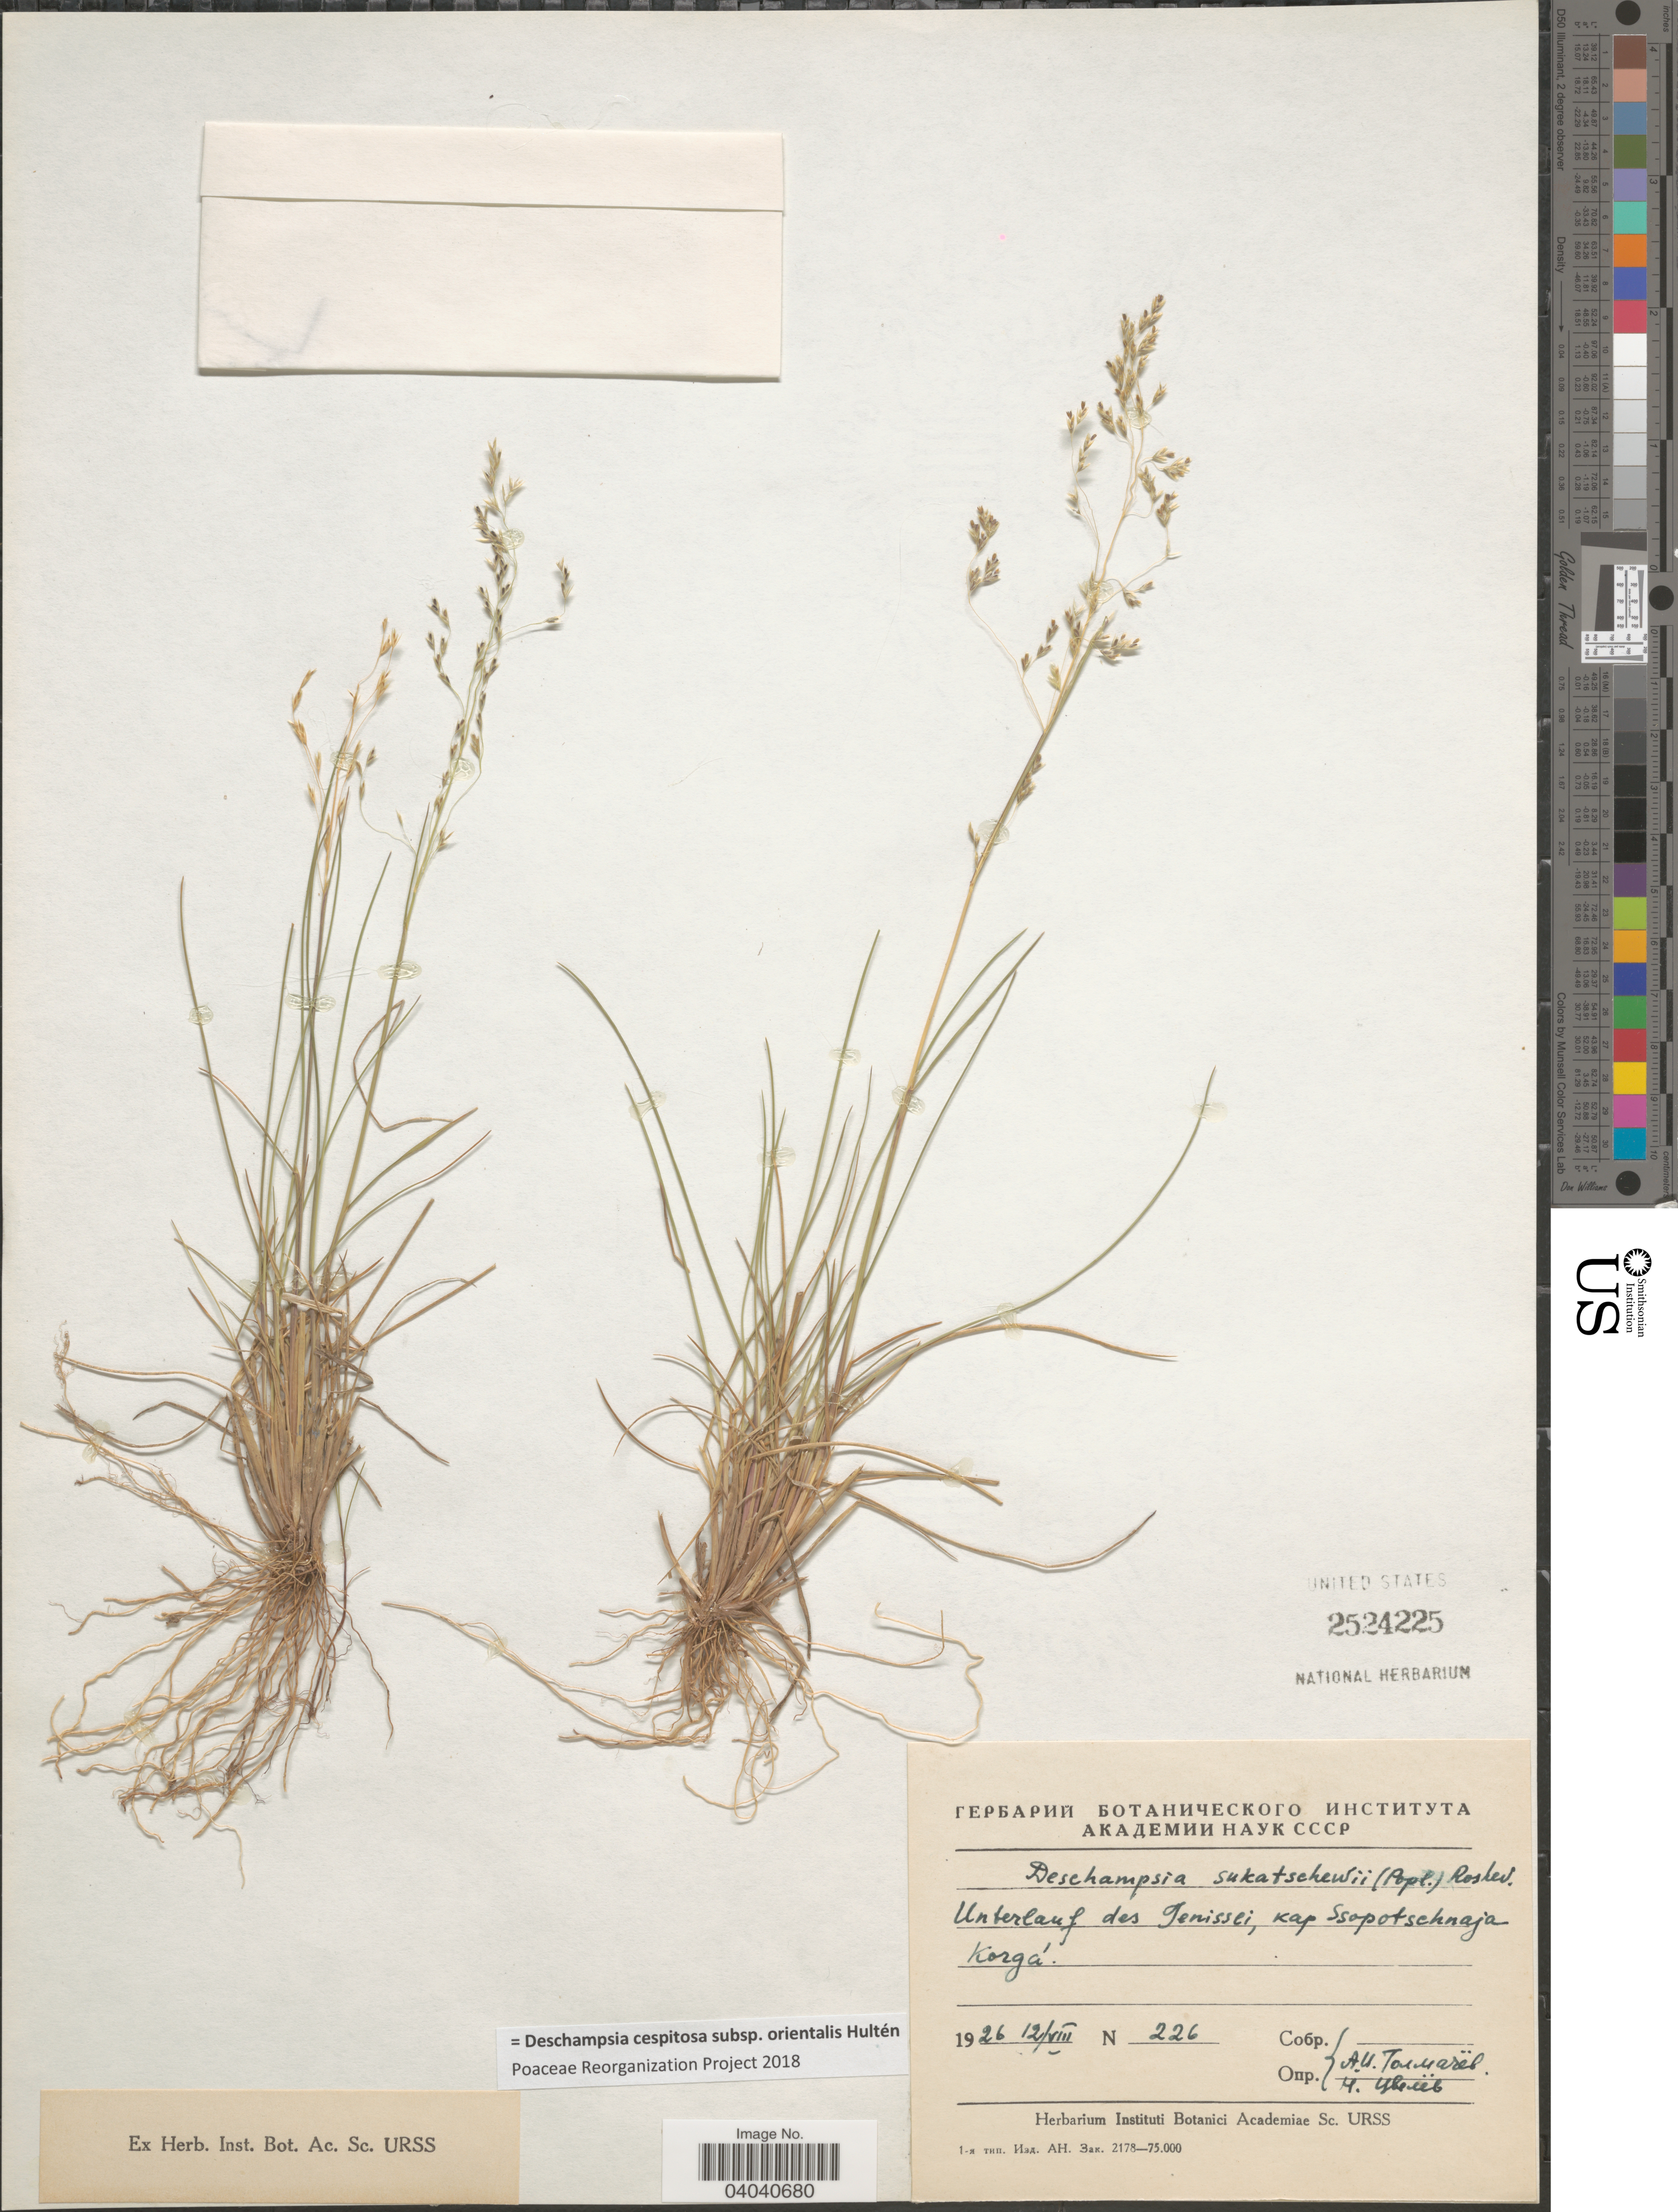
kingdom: Plantae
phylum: Tracheophyta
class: Liliopsida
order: Poales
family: Poaceae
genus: Deschampsia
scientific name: Deschampsia cespitosa subsp. orientalis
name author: Hultén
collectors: A. Tolmachev & N. Tsvelev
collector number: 226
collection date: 1926-08-12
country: Russian Federation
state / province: Krasnoyarsk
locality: Unterlauf des Tenissei, kap Ssopotschnaja Korgá. (Overflow of the Yenisei, cape Korga)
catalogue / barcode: US 2524225